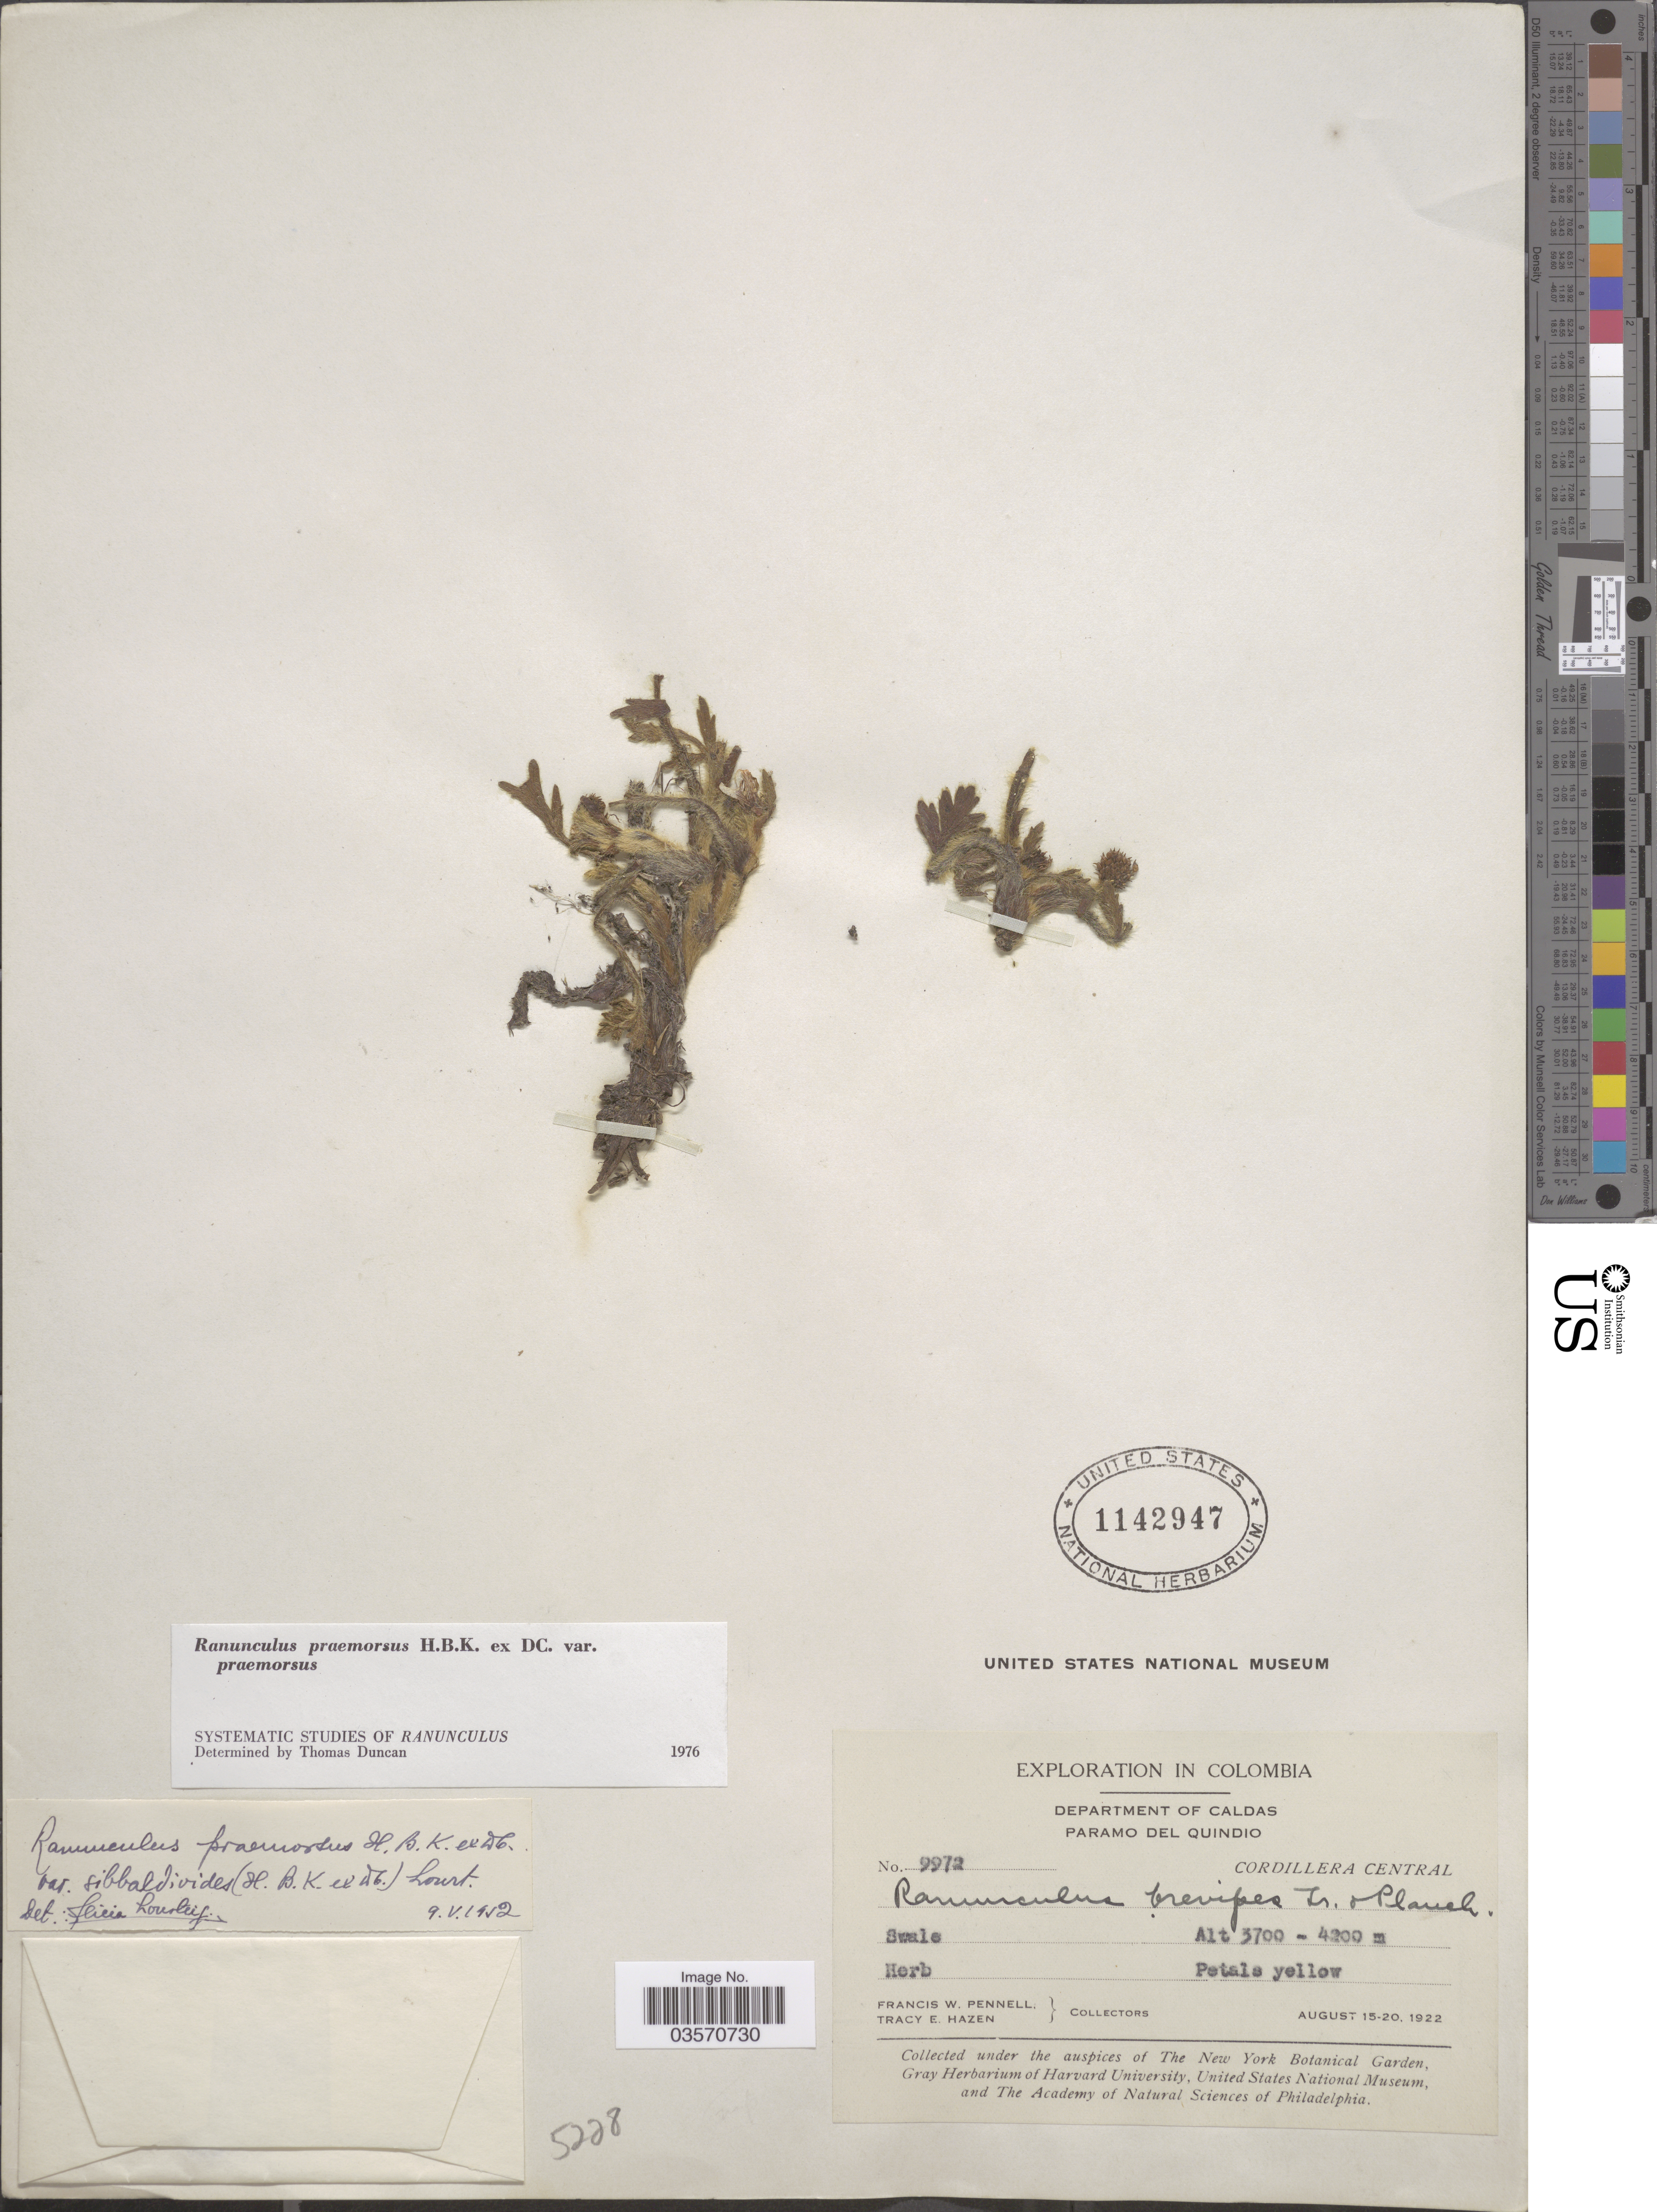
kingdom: Plantae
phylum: Tracheophyta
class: Magnoliopsida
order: Ranunculales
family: Ranunculaceae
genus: Ranunculus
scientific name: Ranunculus praemorsus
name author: Kunth ex DC.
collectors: F. W. Pennell & T. E. Hazen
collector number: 9972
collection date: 1922-08-15/1922-08-20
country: Colombia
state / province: Caldas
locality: Department of Caldas. Paramo del Quindio. Cordillera Central.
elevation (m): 3700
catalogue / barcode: US 1142947